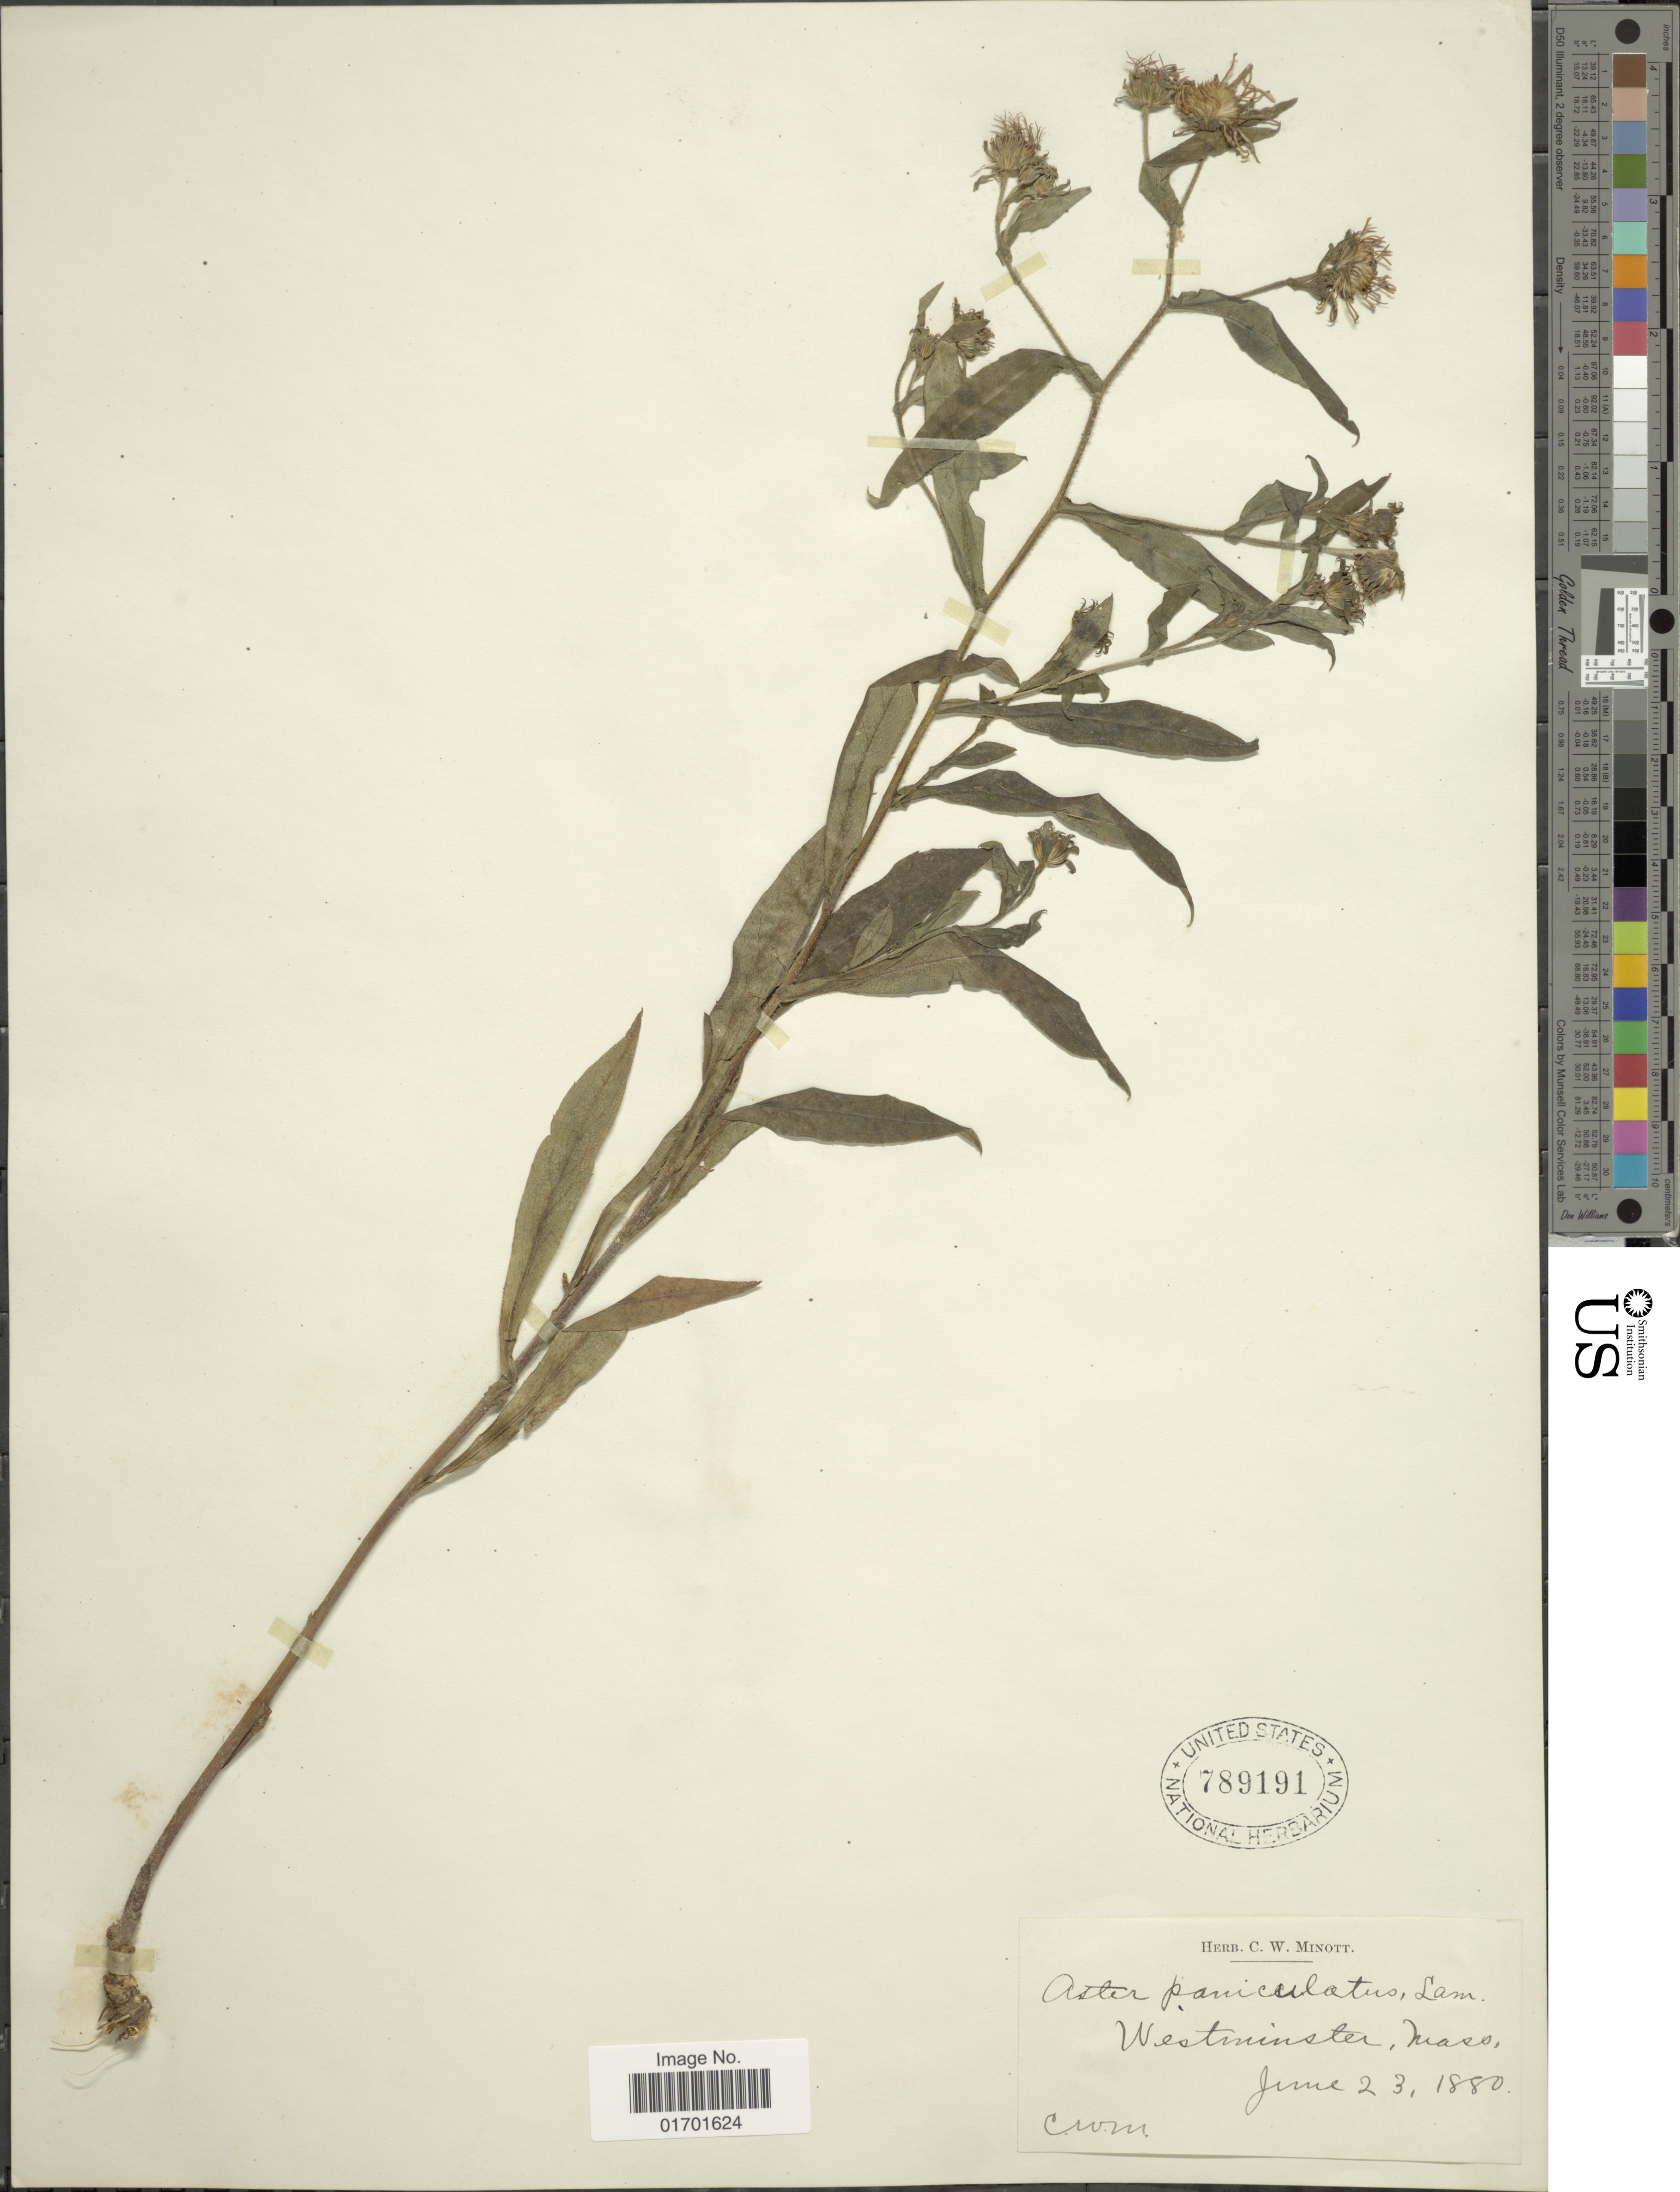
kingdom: Plantae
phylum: Tracheophyta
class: Magnoliopsida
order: Asterales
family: Asteraceae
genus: Symphyotrichum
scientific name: Symphyotrichum lanceolatum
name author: (Willd.) G.L. Nesom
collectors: ex herb. C. W. Minott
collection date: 1880-06-23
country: United States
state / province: Massachusetts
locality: Westminster.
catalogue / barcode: US 789191